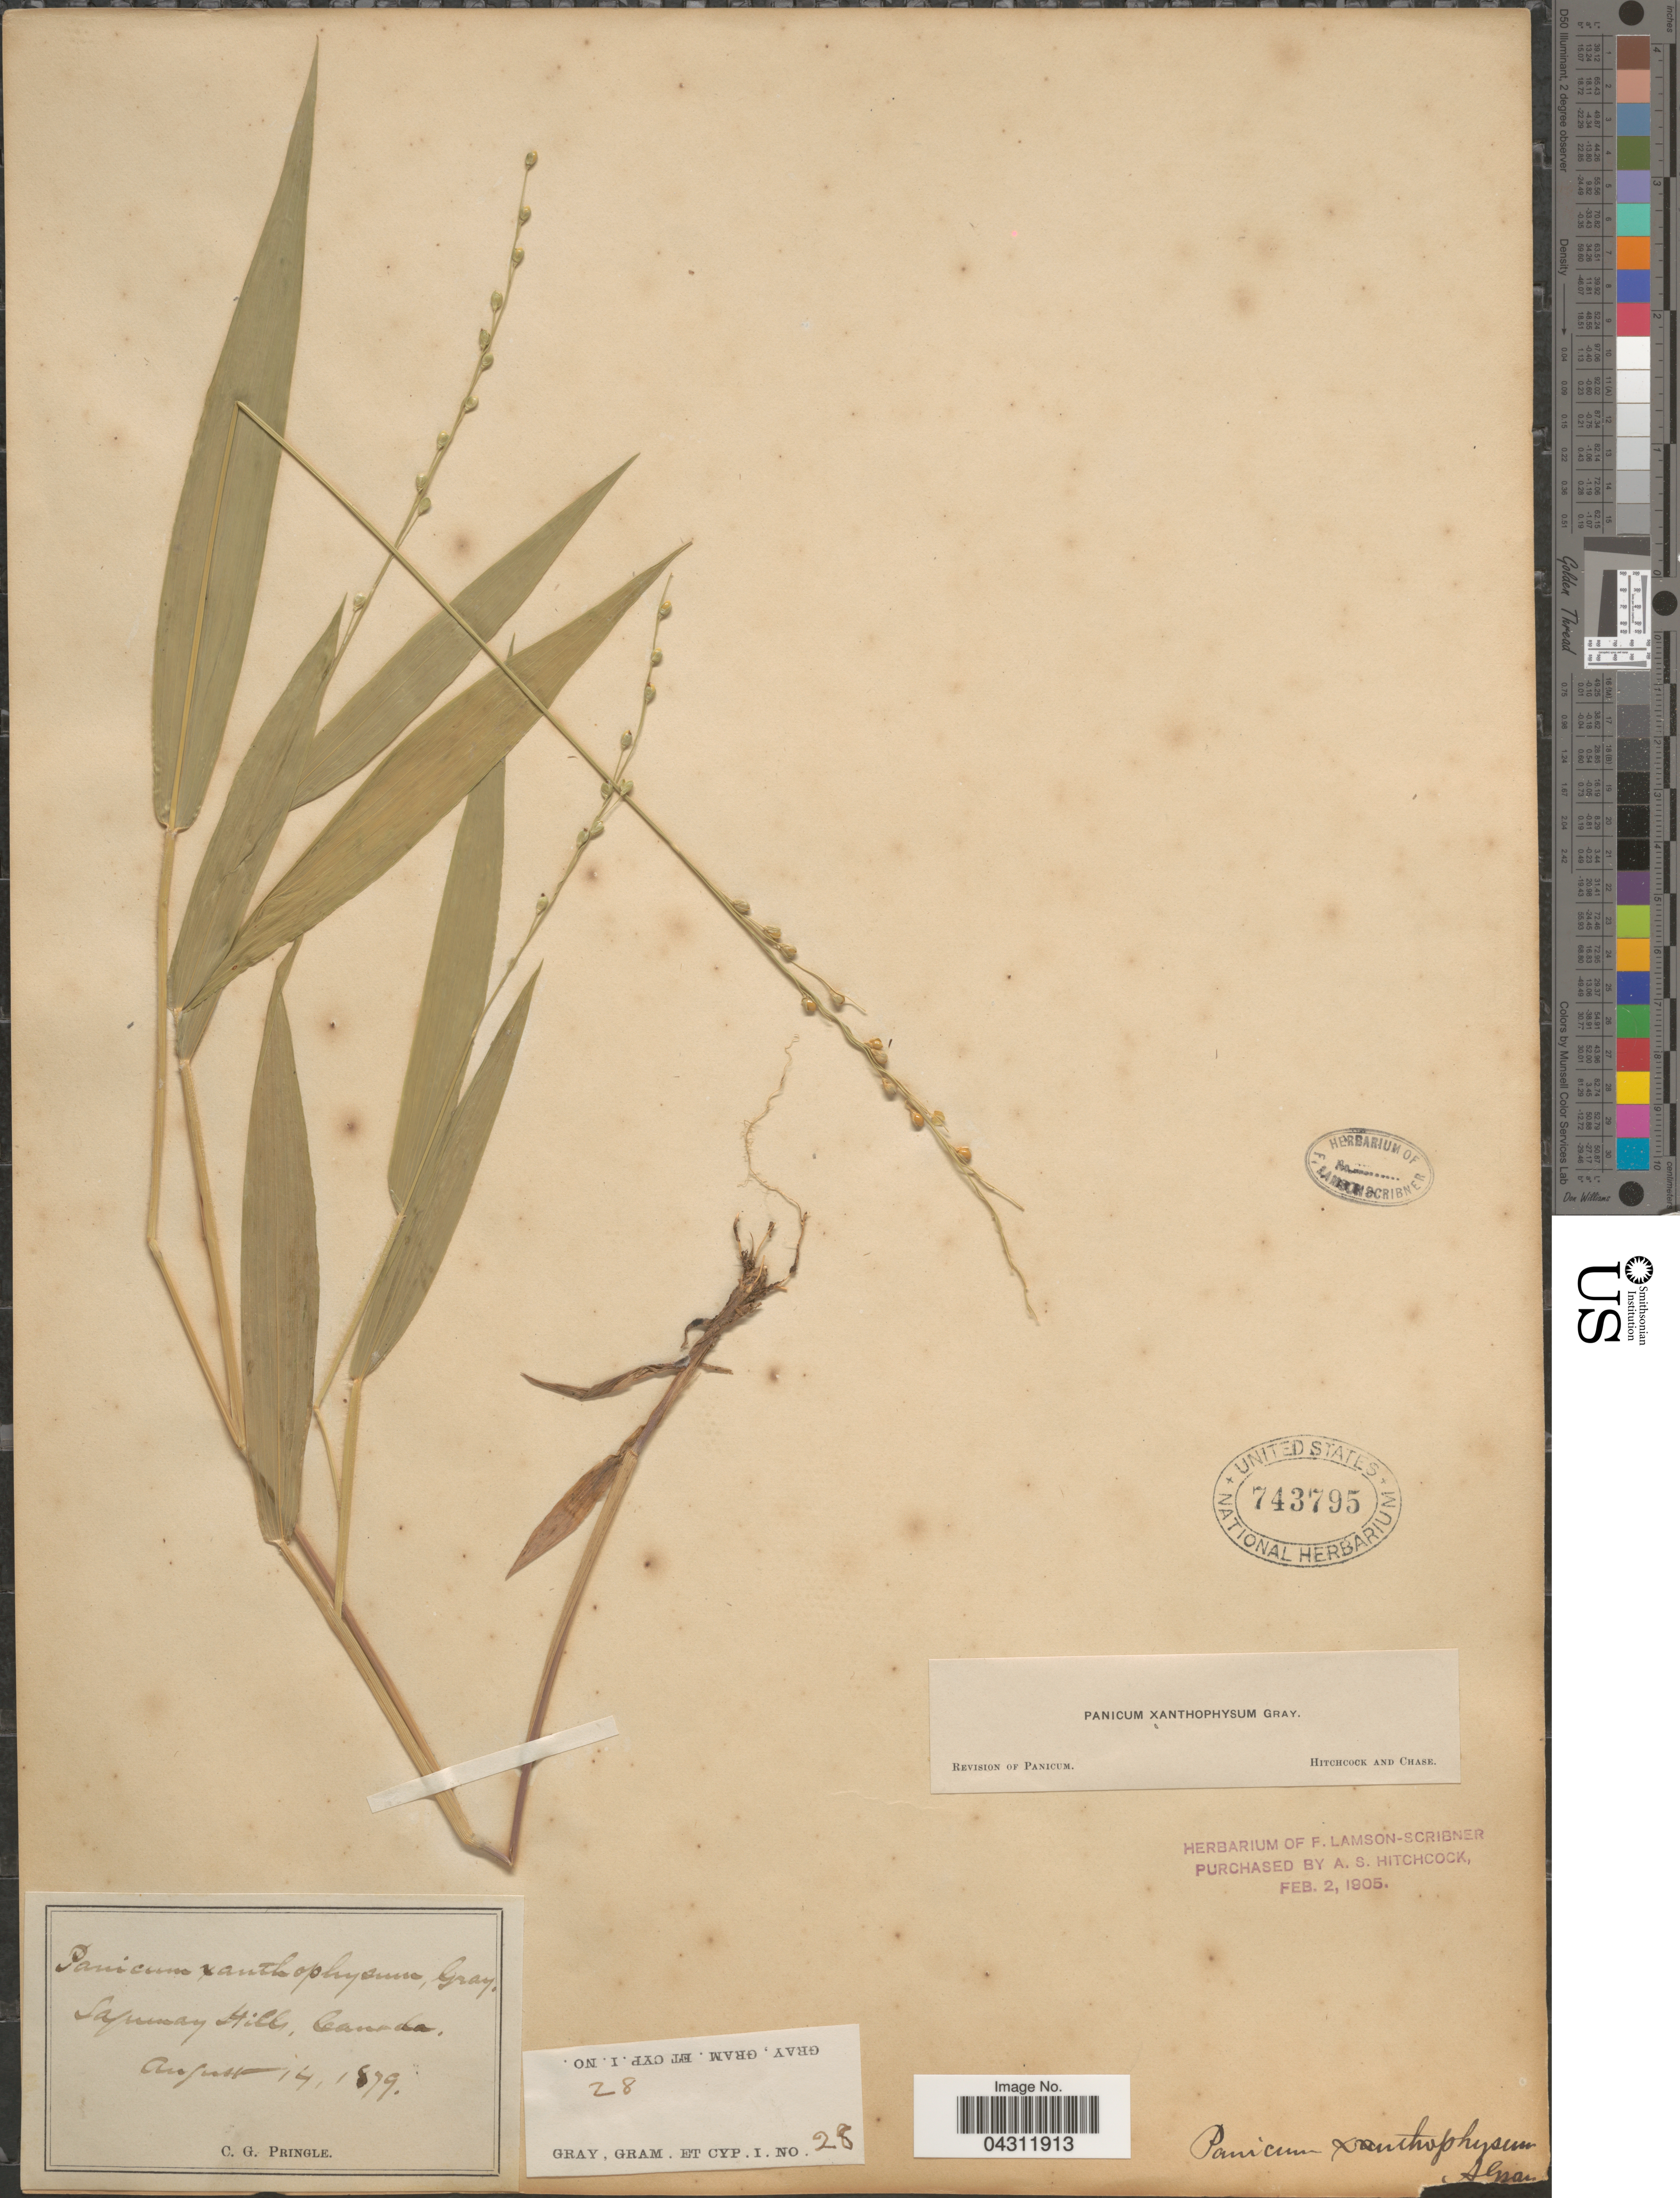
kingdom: Plantae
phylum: Tracheophyta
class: Liliopsida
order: Poales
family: Poaceae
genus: Dichanthelium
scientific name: Dichanthelium xanthophysum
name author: (A. Gray) Freckmann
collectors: C. G. Pringle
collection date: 1879-08-14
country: Canada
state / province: Quebec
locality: Saguenay Hills.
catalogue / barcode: US 743795